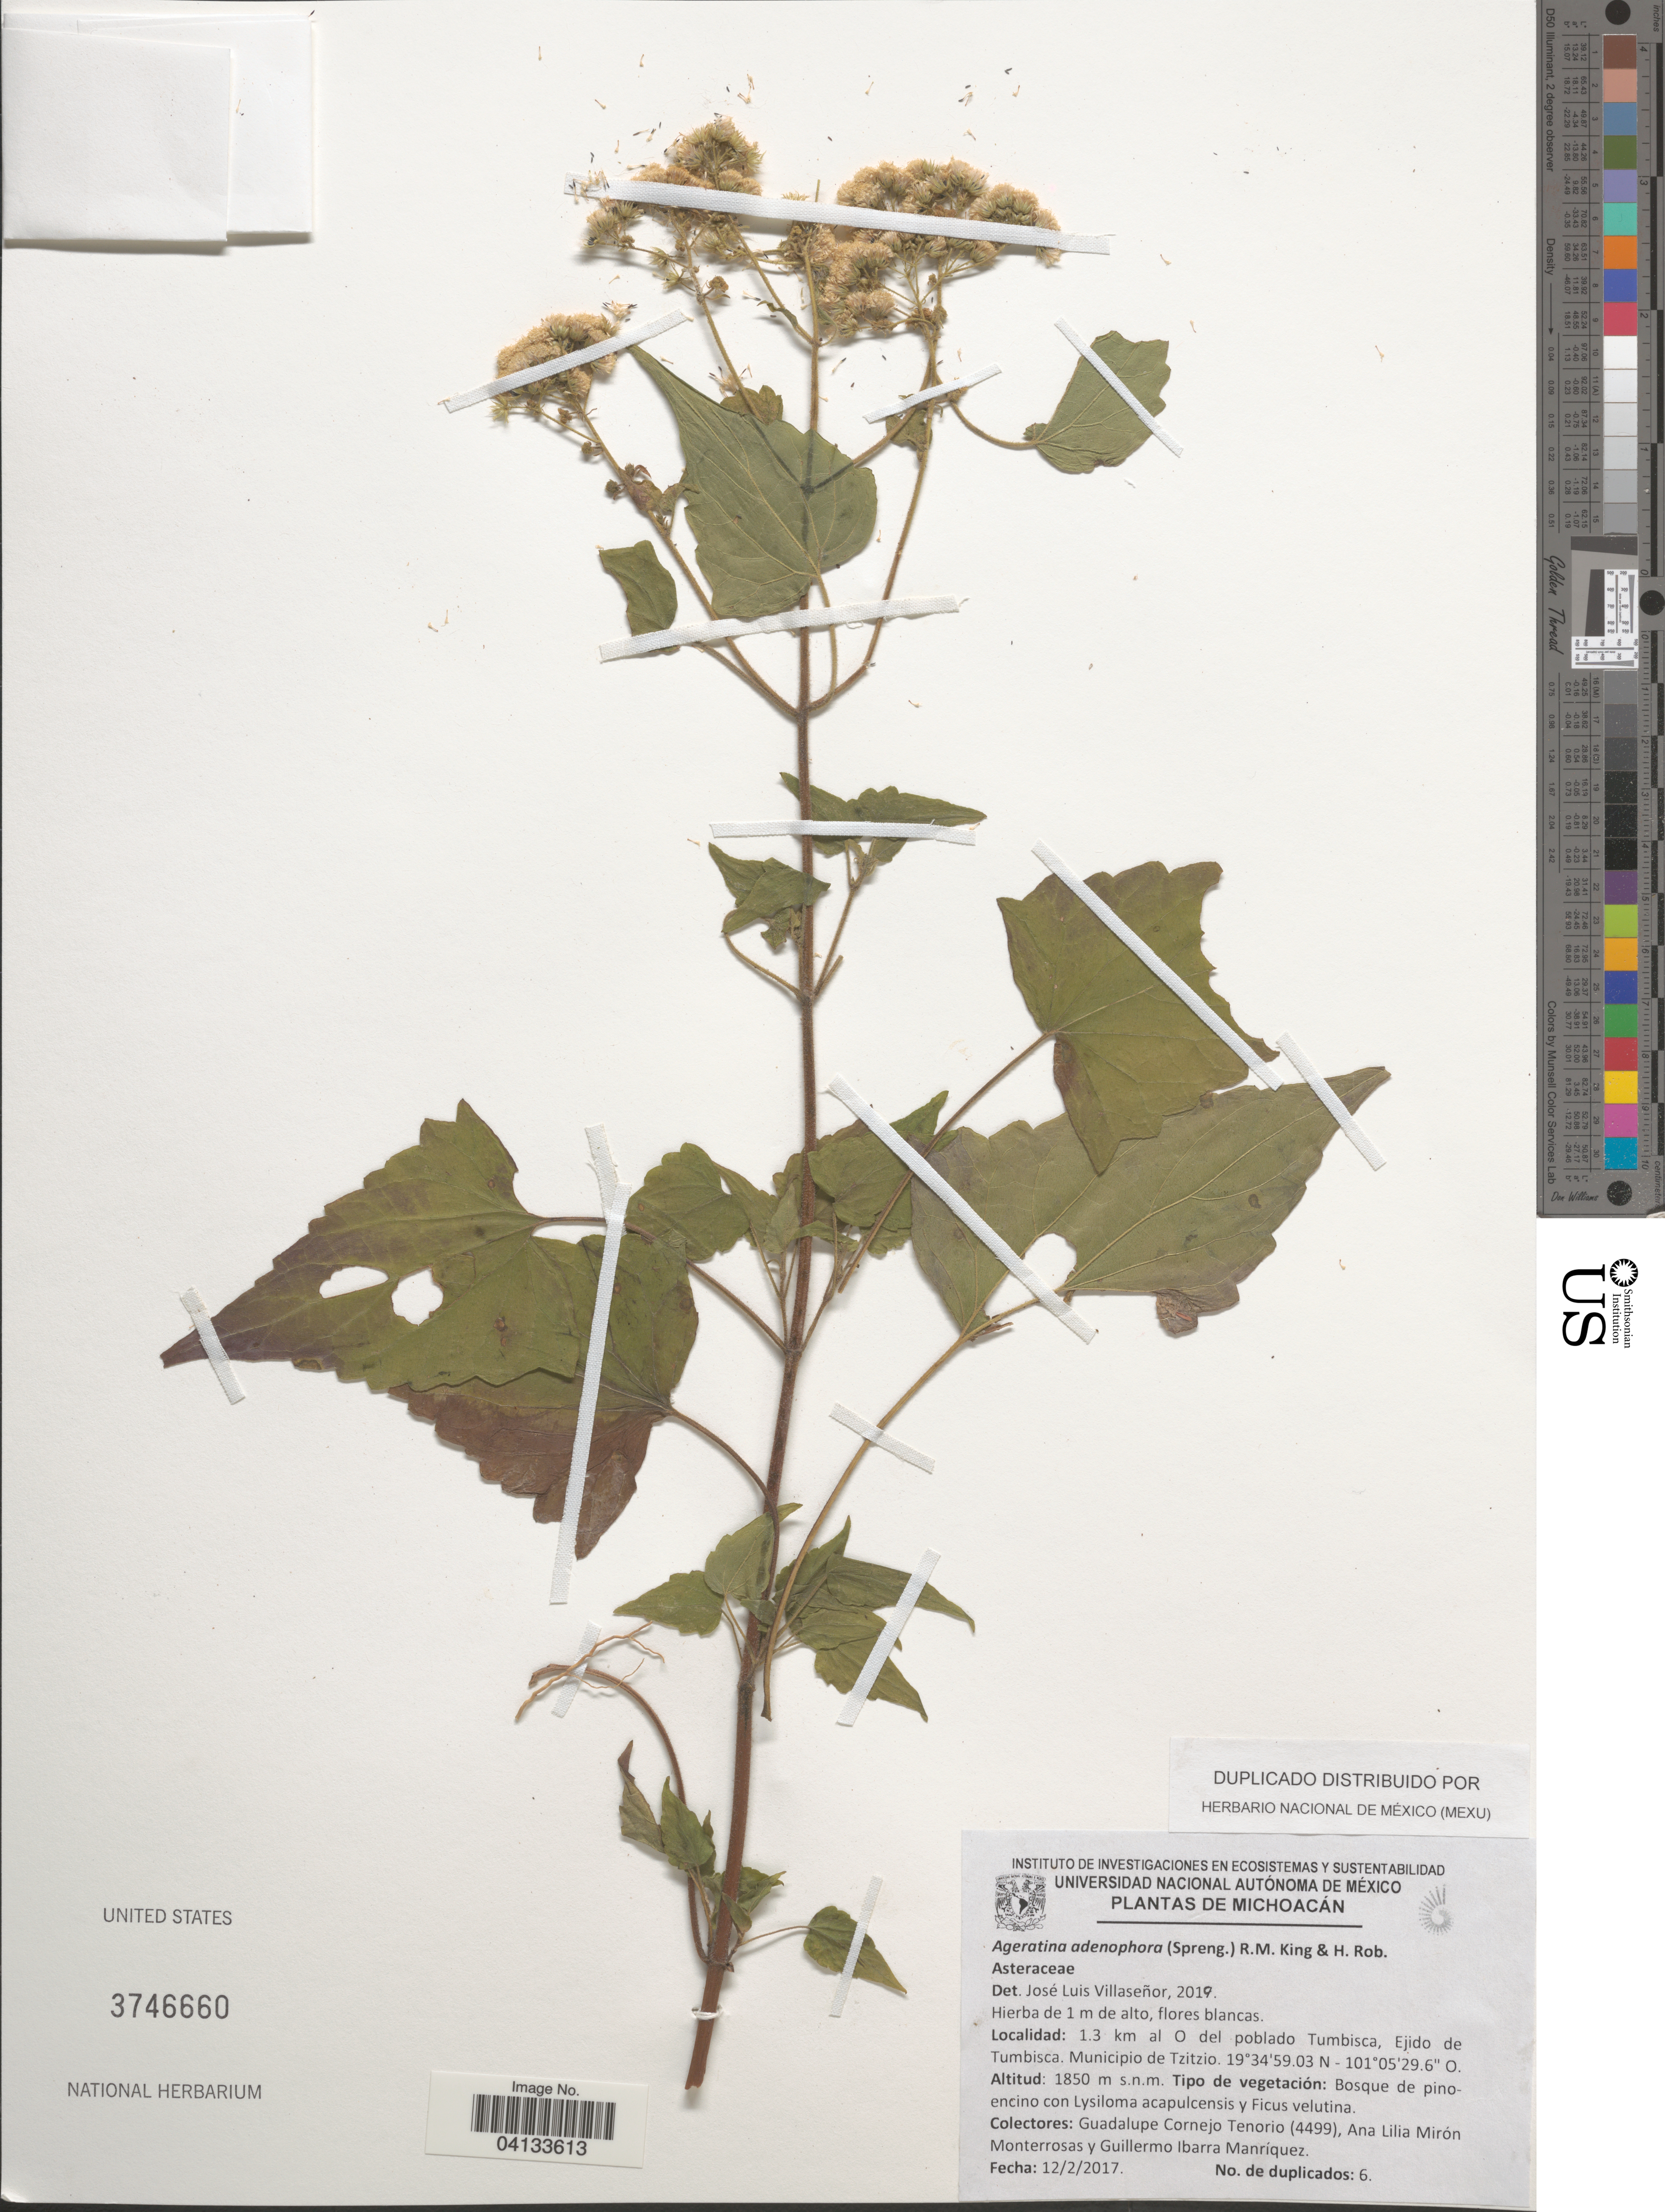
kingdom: Plantae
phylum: Tracheophyta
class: Magnoliopsida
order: Asterales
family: Asteraceae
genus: Ageratina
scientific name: Ageratina adenophora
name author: (Spreng.) R.M. King & H. Rob.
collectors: G. Cornejo Tenorio, A. Monterrosa & G. Ibarra-Manríquez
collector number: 4499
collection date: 2017-02-12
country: Mexico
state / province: Michoacán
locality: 1.3 km al O del poblado Tumbisca, Ejido de Tumbisca. Municipio de Tzitzio.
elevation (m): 1850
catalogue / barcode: US 3746660